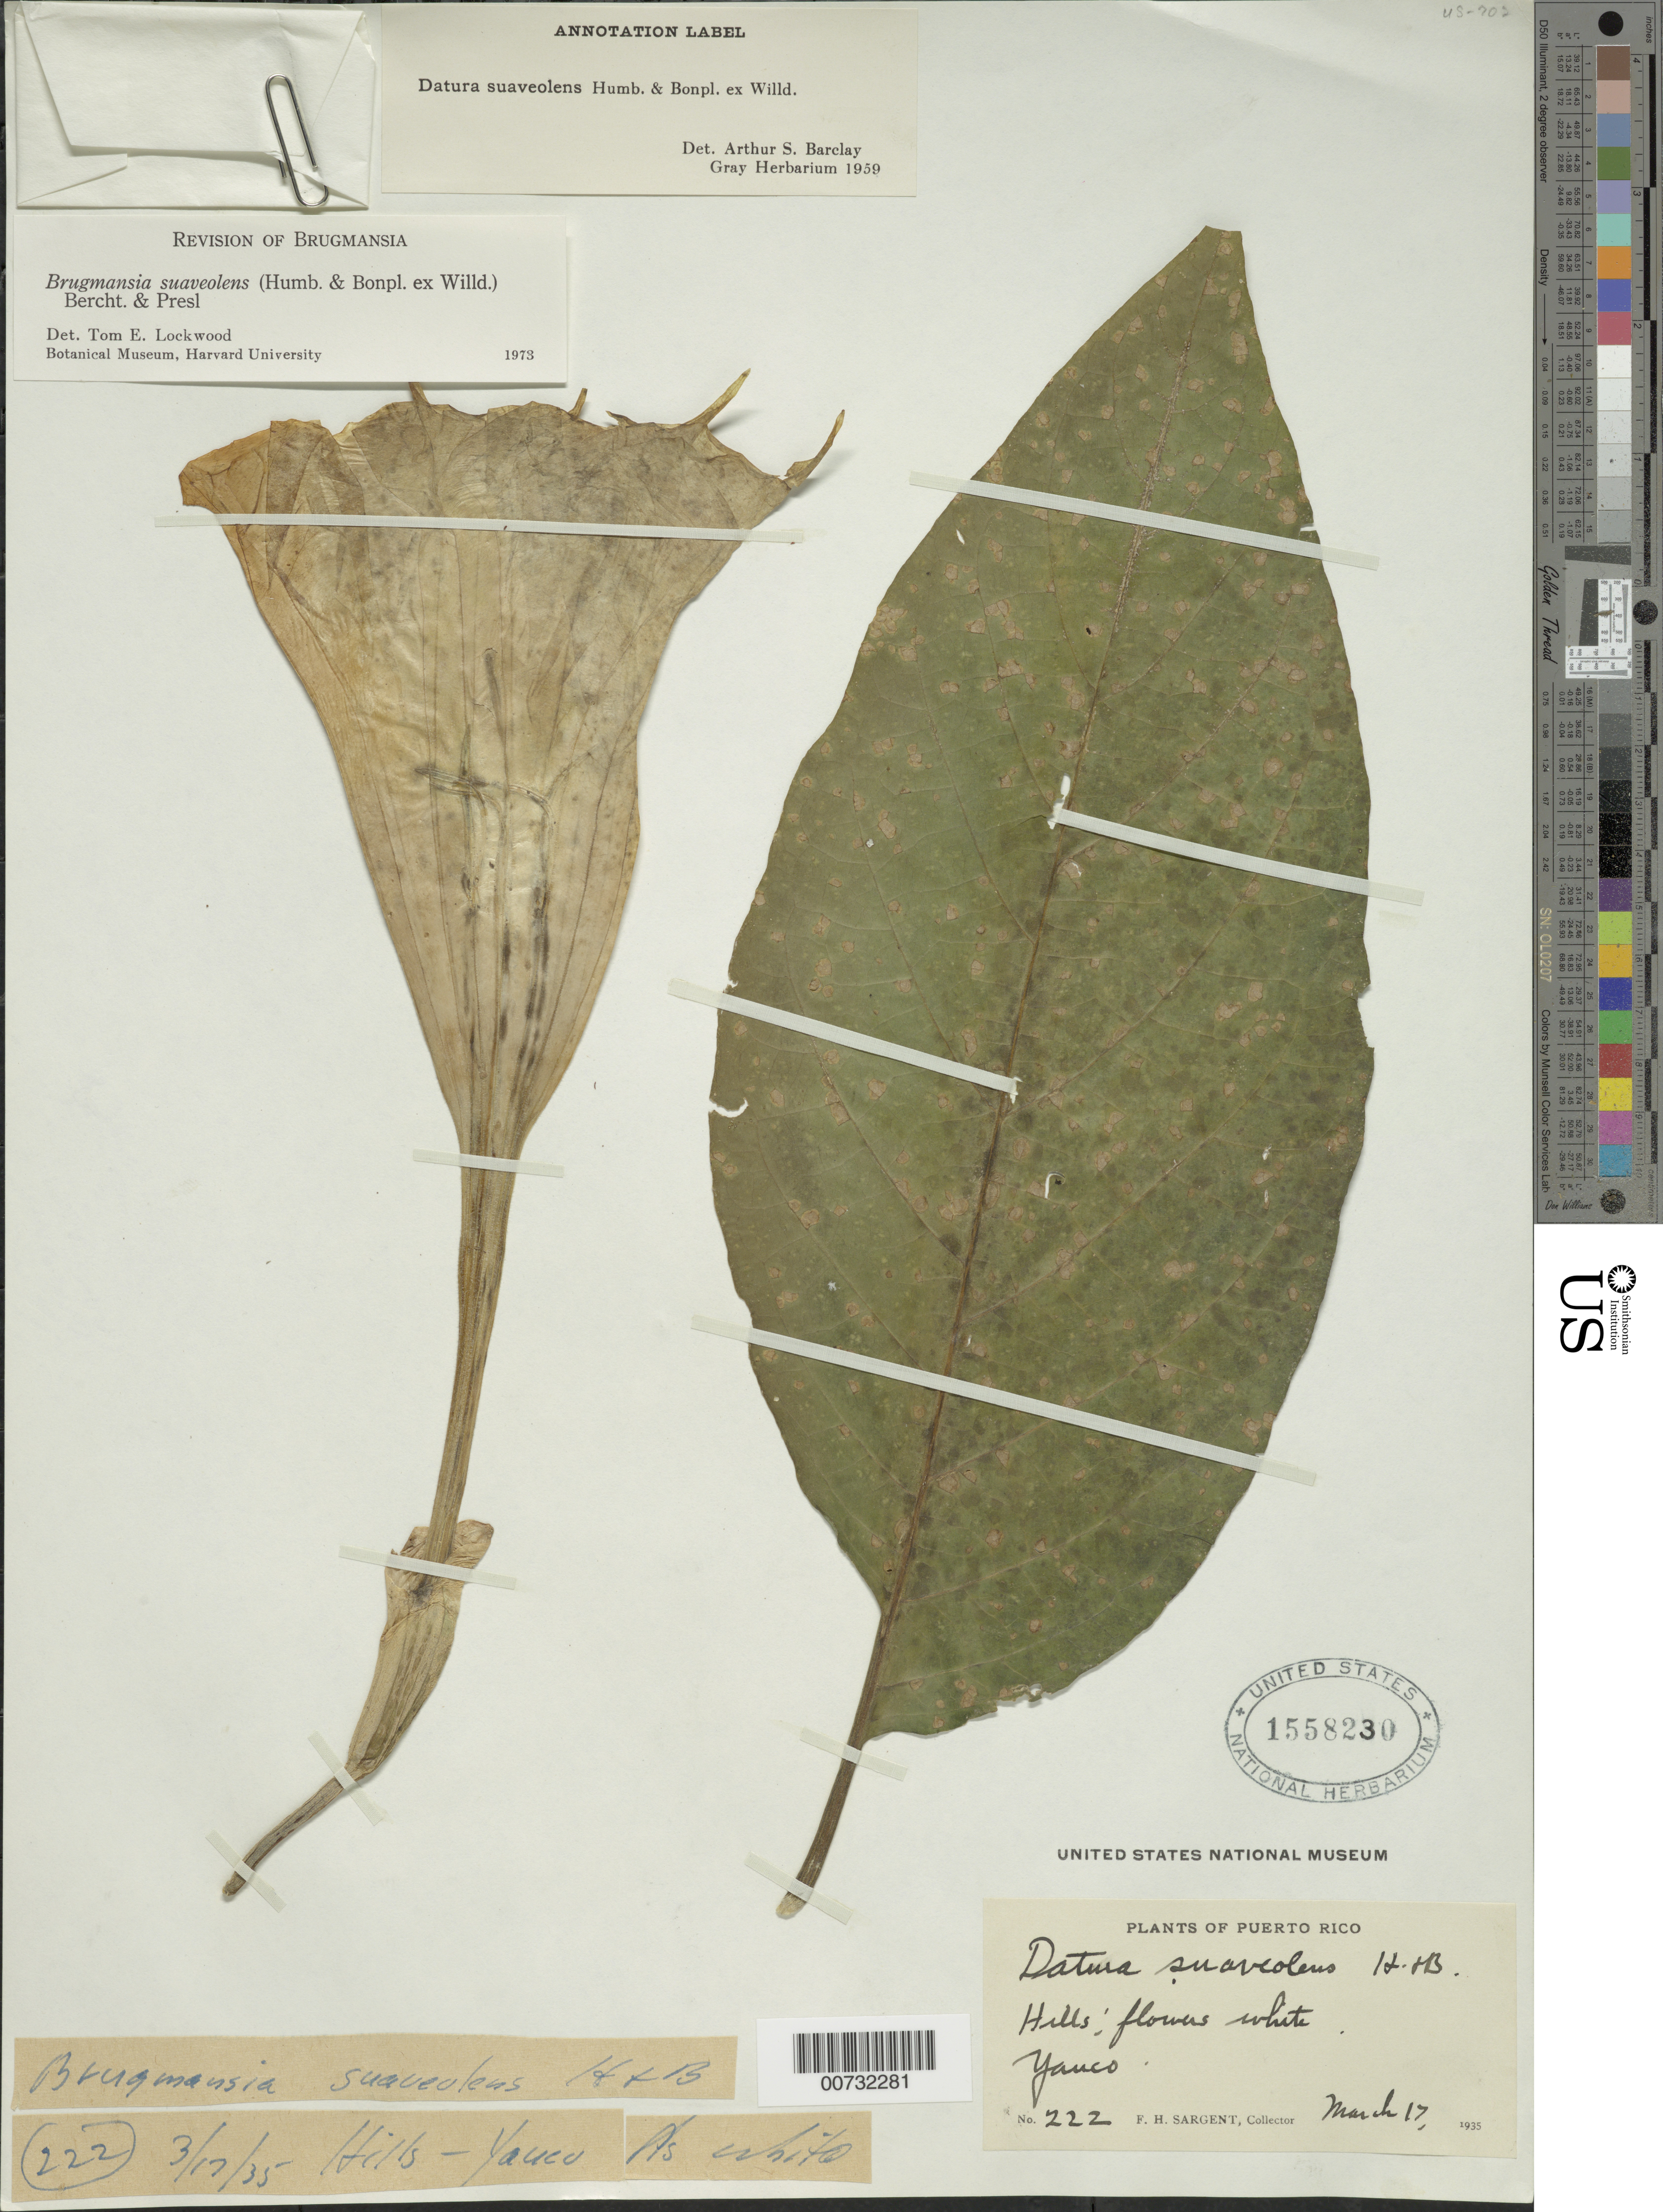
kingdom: Plantae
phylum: Tracheophyta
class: Magnoliopsida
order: Solanales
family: Solanaceae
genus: Brugmansia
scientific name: Brugmansia suaveolens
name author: (Humb. & Bonpl. ex Willd.) Brecht. & J. Presl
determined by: Lockwood, T. E.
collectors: F. H. Sargent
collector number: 222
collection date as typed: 17 Mar 1935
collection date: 1935-03-17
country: Puerto Rico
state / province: Yauco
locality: Yauco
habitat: Hills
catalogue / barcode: US 1558230